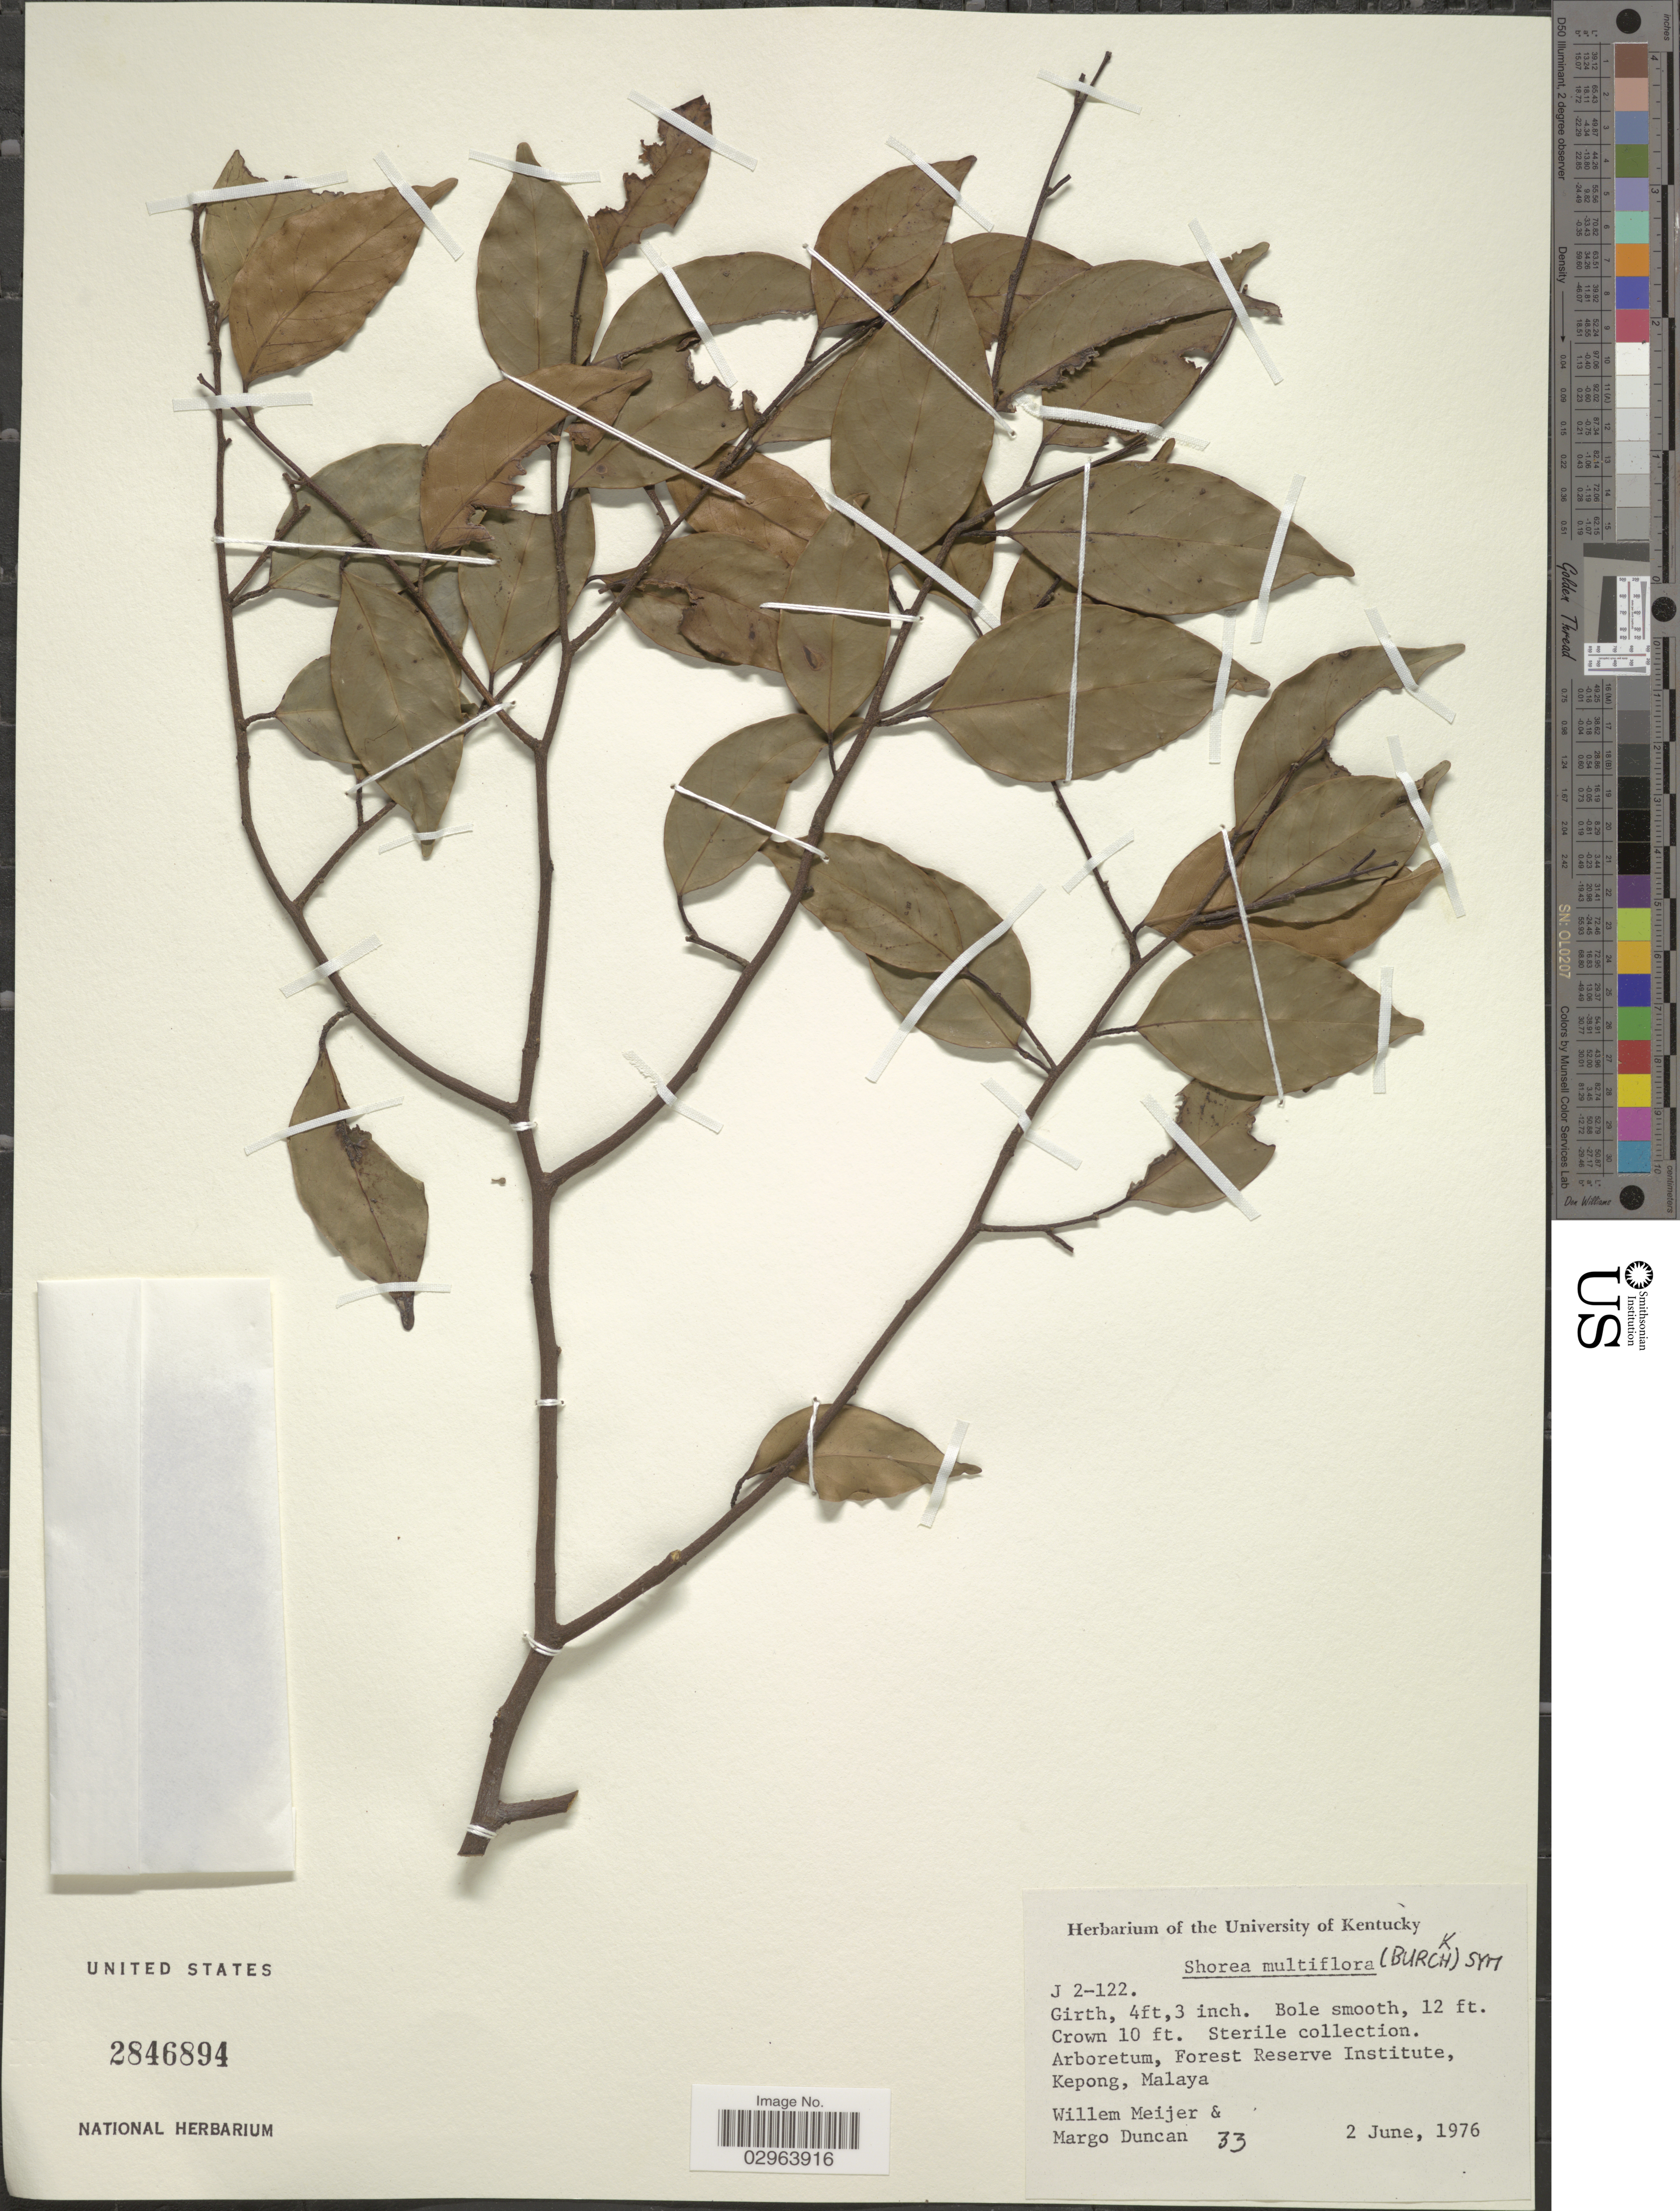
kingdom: Plantae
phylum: Tracheophyta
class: Magnoliopsida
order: Malvales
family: Dipterocarpaceae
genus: Richetia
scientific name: Richetia multiflora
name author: (Burck) P.S. Ashton & J. Heck.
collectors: W. Meijer & M. Duncan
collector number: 33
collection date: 1976-06-02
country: Malaysia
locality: Arboretum. Forest Reserve Institute, Kepong, Malaya.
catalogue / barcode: US 2846894